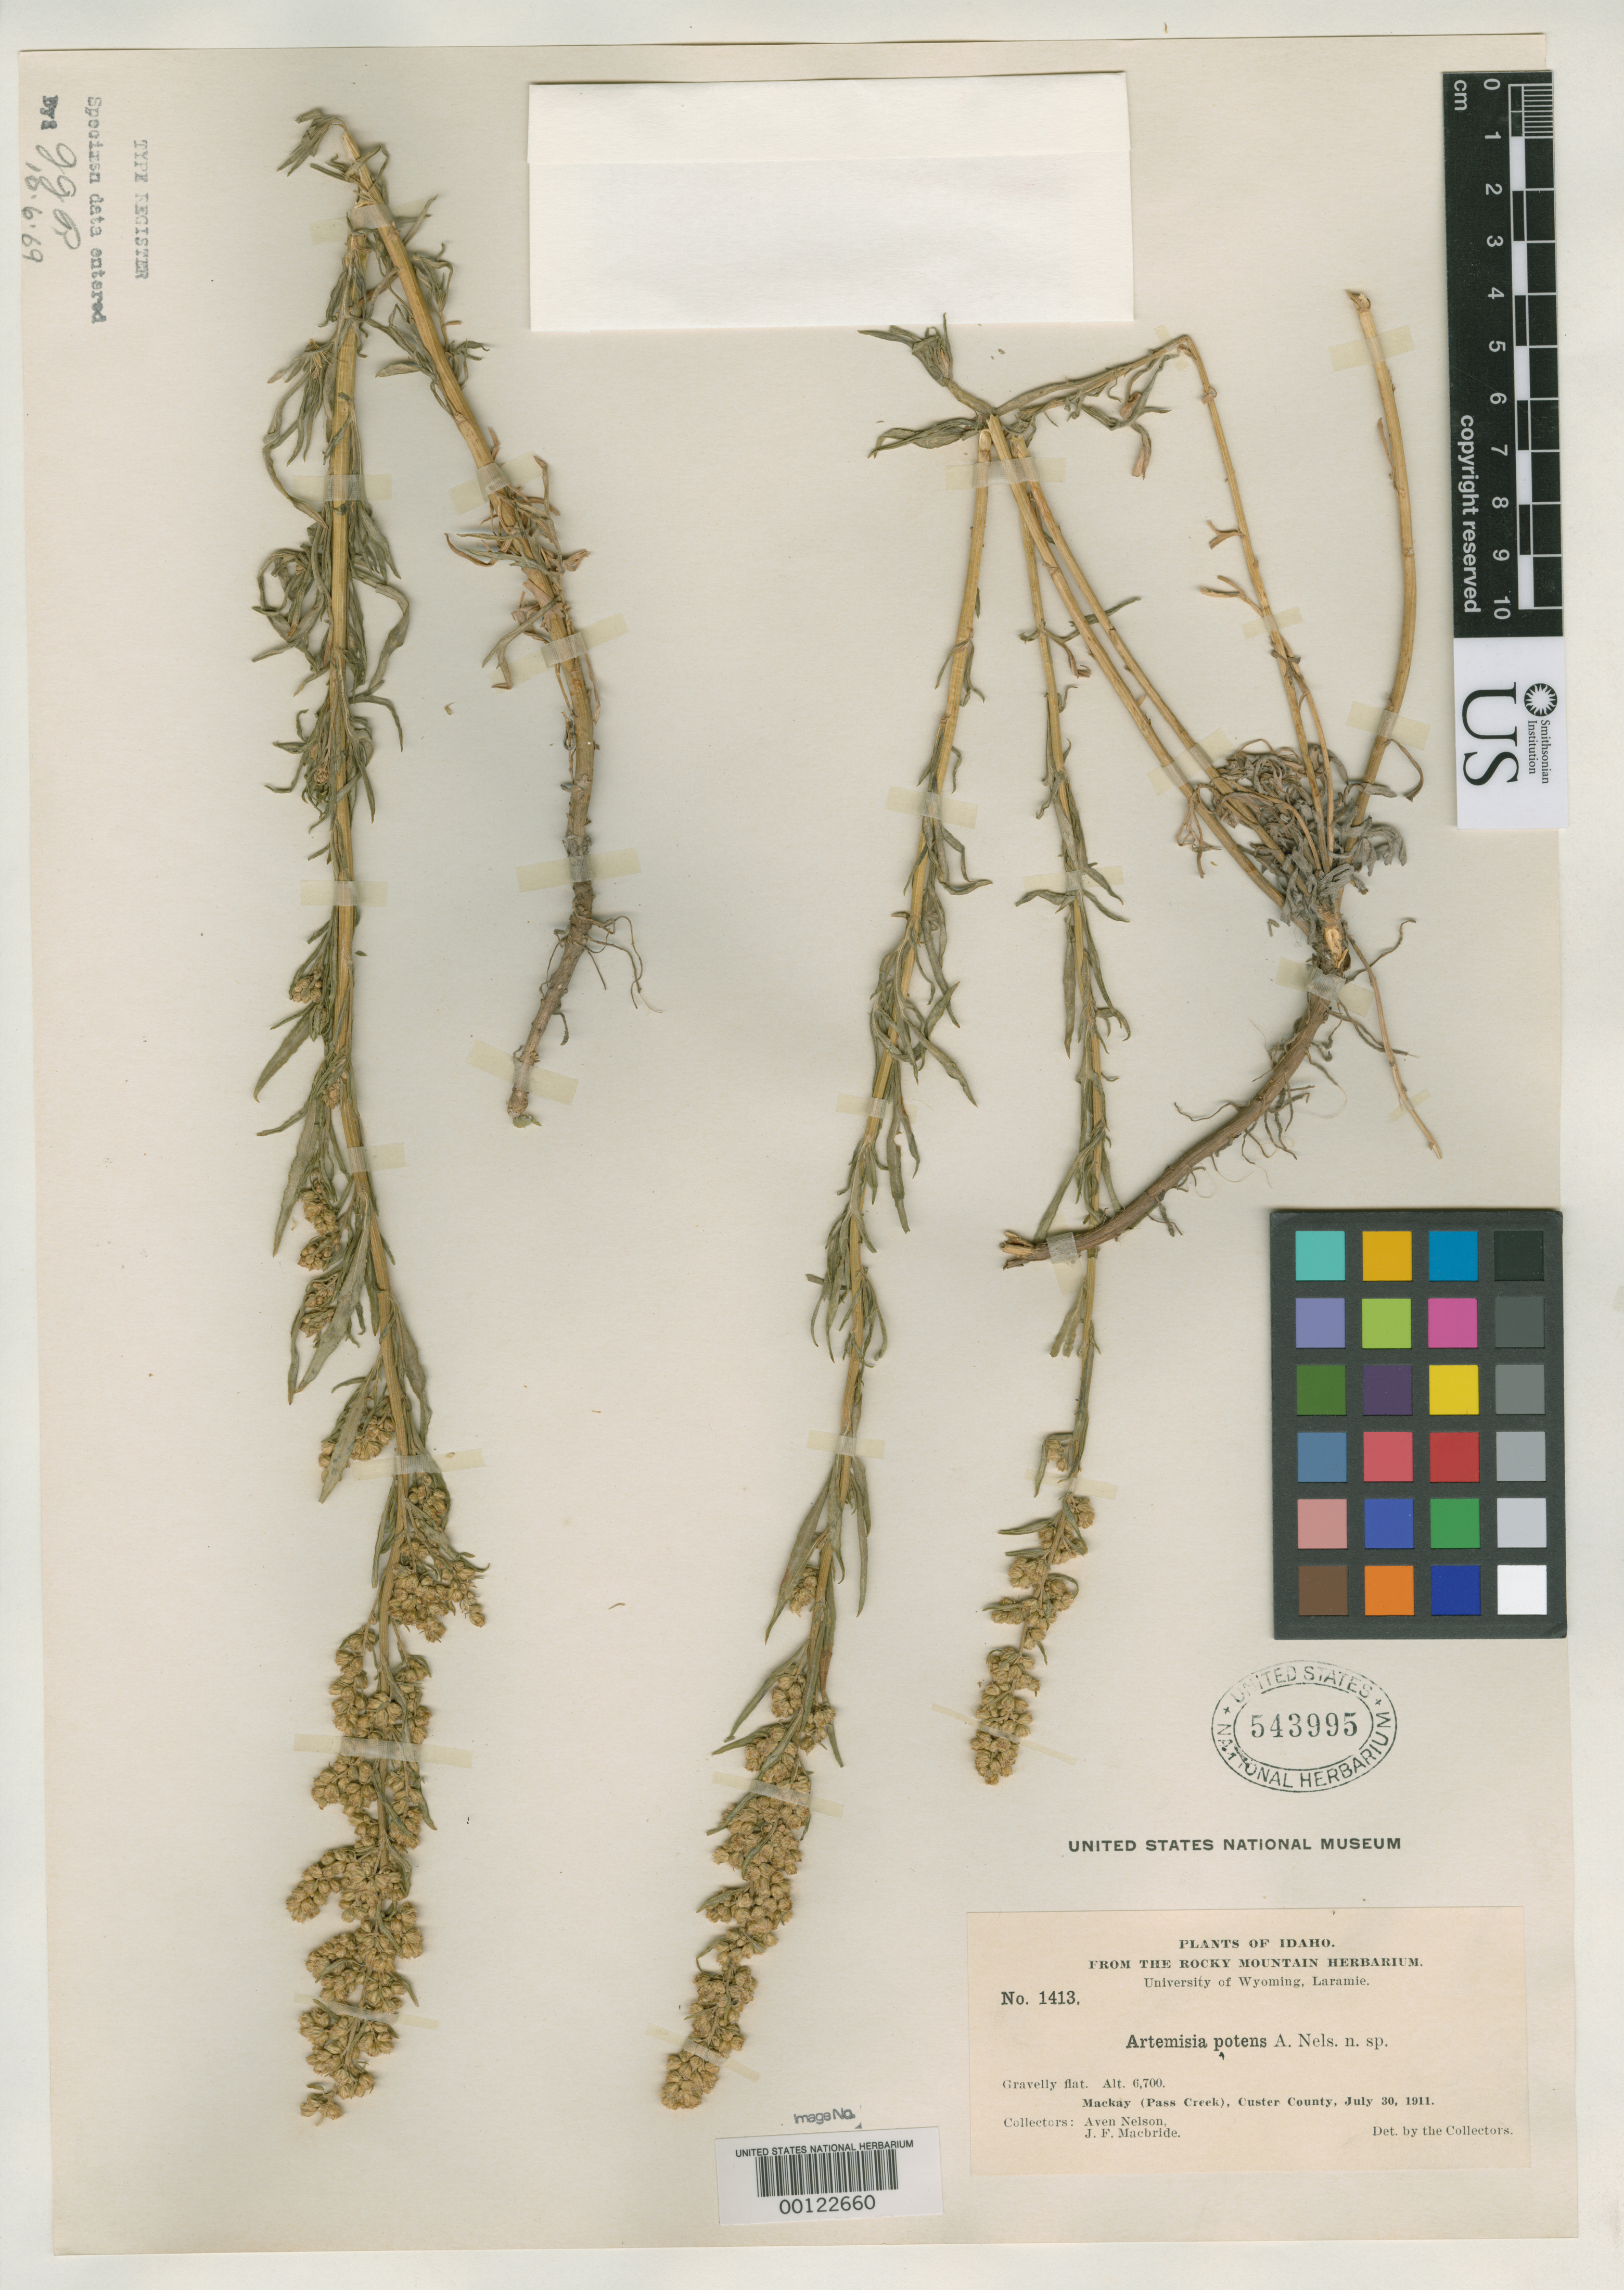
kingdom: Plantae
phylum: Tracheophyta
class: Magnoliopsida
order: Asterales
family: Asteraceae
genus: Artemisia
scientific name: Artemisia potens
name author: A. Nelson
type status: Isotype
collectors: A. Nelson & J. F. Macbride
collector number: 1413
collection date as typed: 30 Jul 1911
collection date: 1911-07-30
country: United States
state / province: Idaho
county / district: Custer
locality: Mackay.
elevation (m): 2042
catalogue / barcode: US 543995